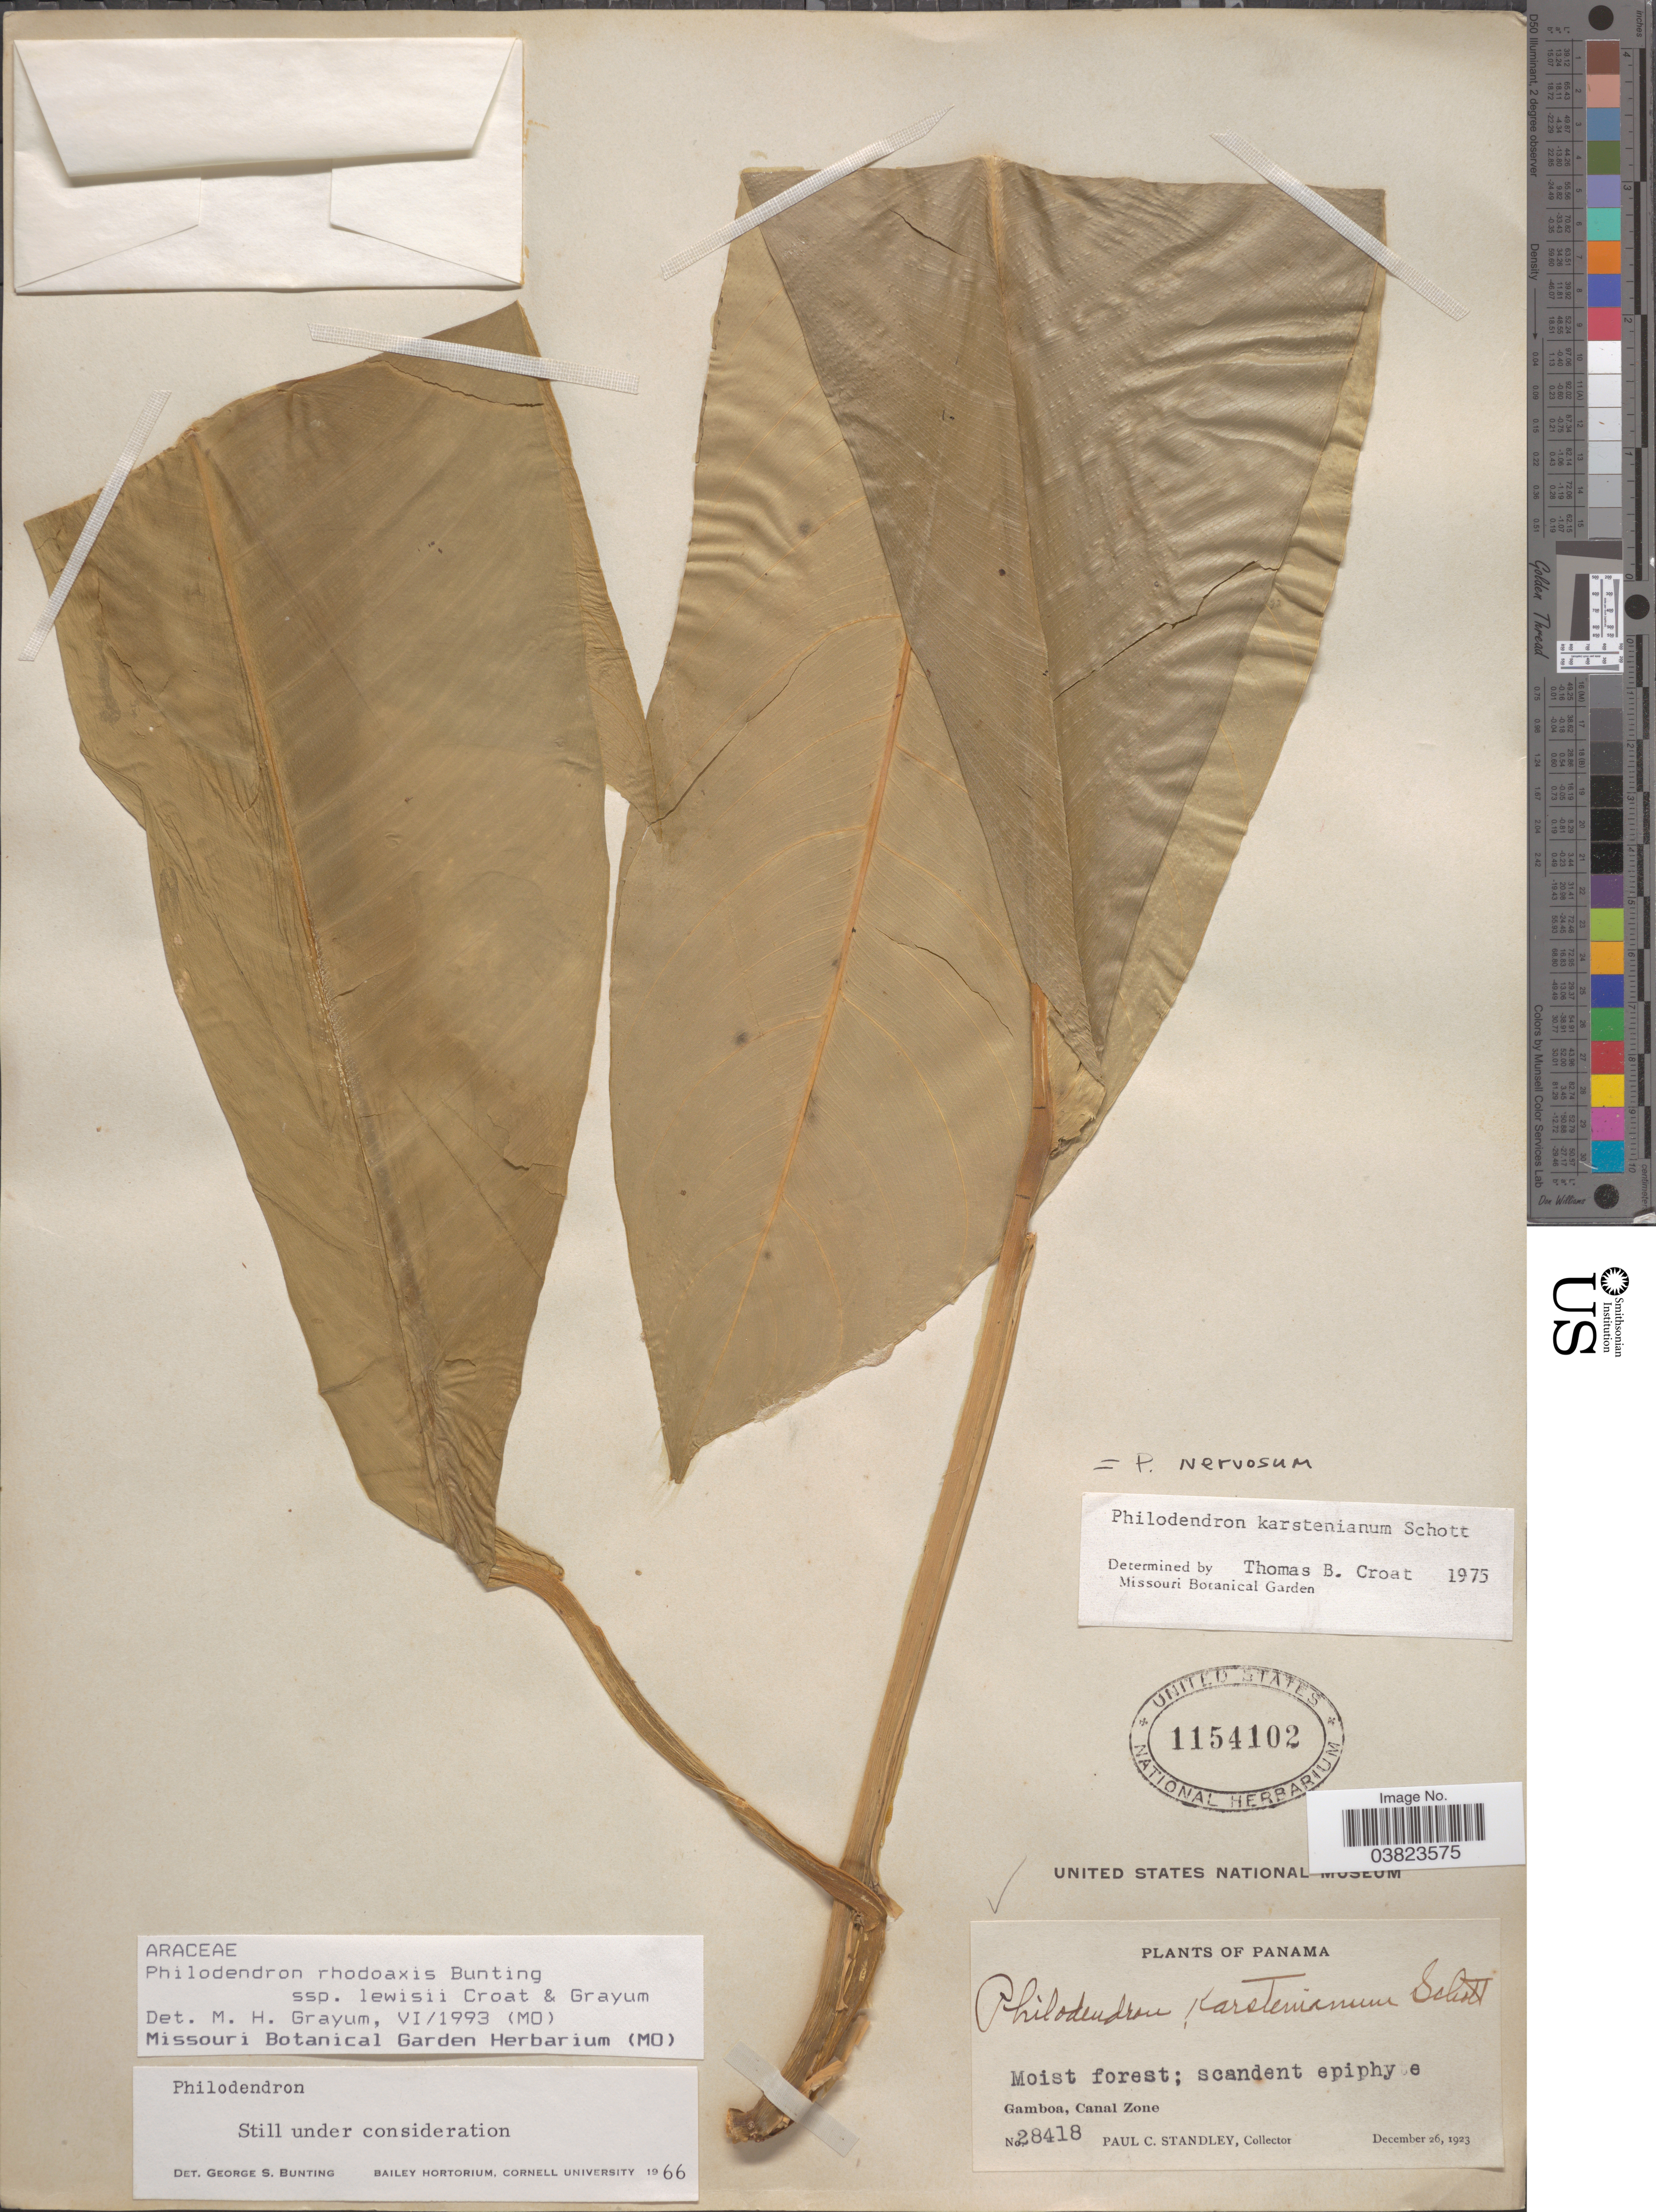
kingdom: Plantae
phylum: Tracheophyta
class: Liliopsida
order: Alismatales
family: Araceae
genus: Philodendron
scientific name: Philodendron rhodoaxis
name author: G.S. Bunting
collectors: P. C. Standley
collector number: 28418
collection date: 1923-12-26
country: Panama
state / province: Colón / Panamá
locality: Gamboa, Canal Zone.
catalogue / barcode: US 1154102